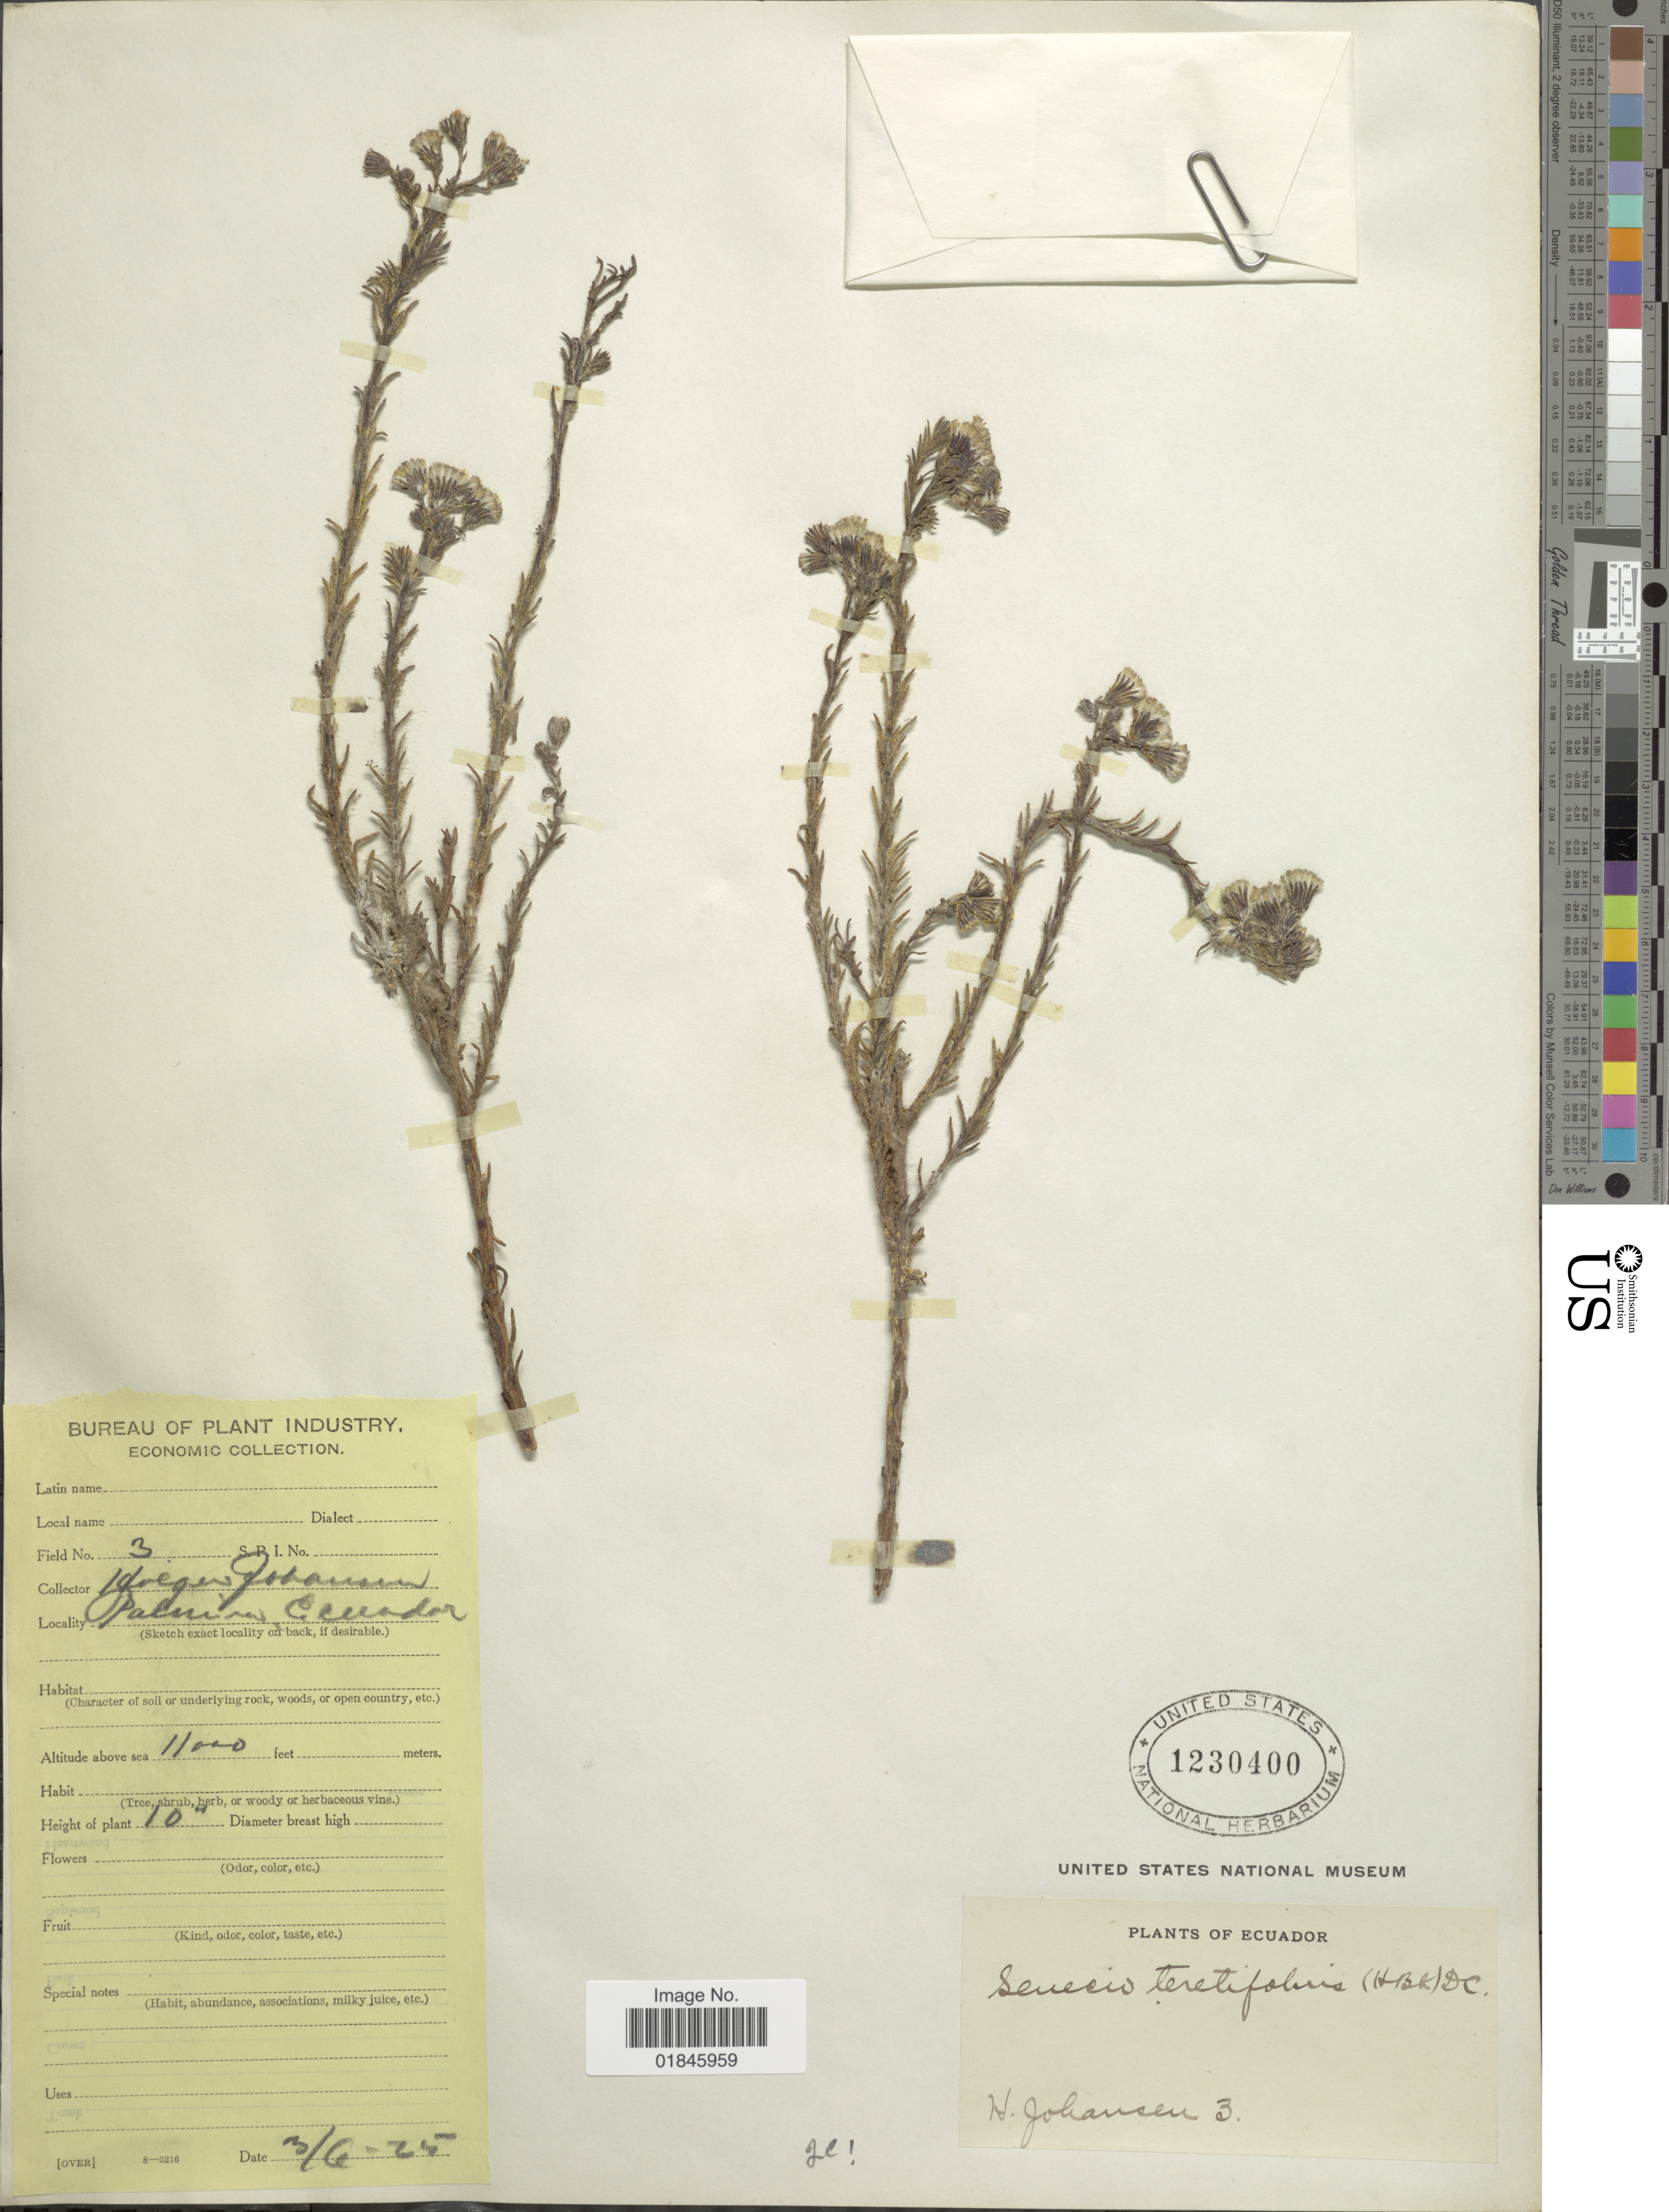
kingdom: Plantae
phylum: Tracheophyta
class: Magnoliopsida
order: Asterales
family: Asteraceae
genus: Pentacalia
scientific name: Pentacalia teretifolia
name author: (Kunth) Cuatrec.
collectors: H. Johansen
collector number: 3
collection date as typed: Transcribed d/m/y: 3/6/25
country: Ecuador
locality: Palmira, Ecuador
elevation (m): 3353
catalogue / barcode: US 1230400